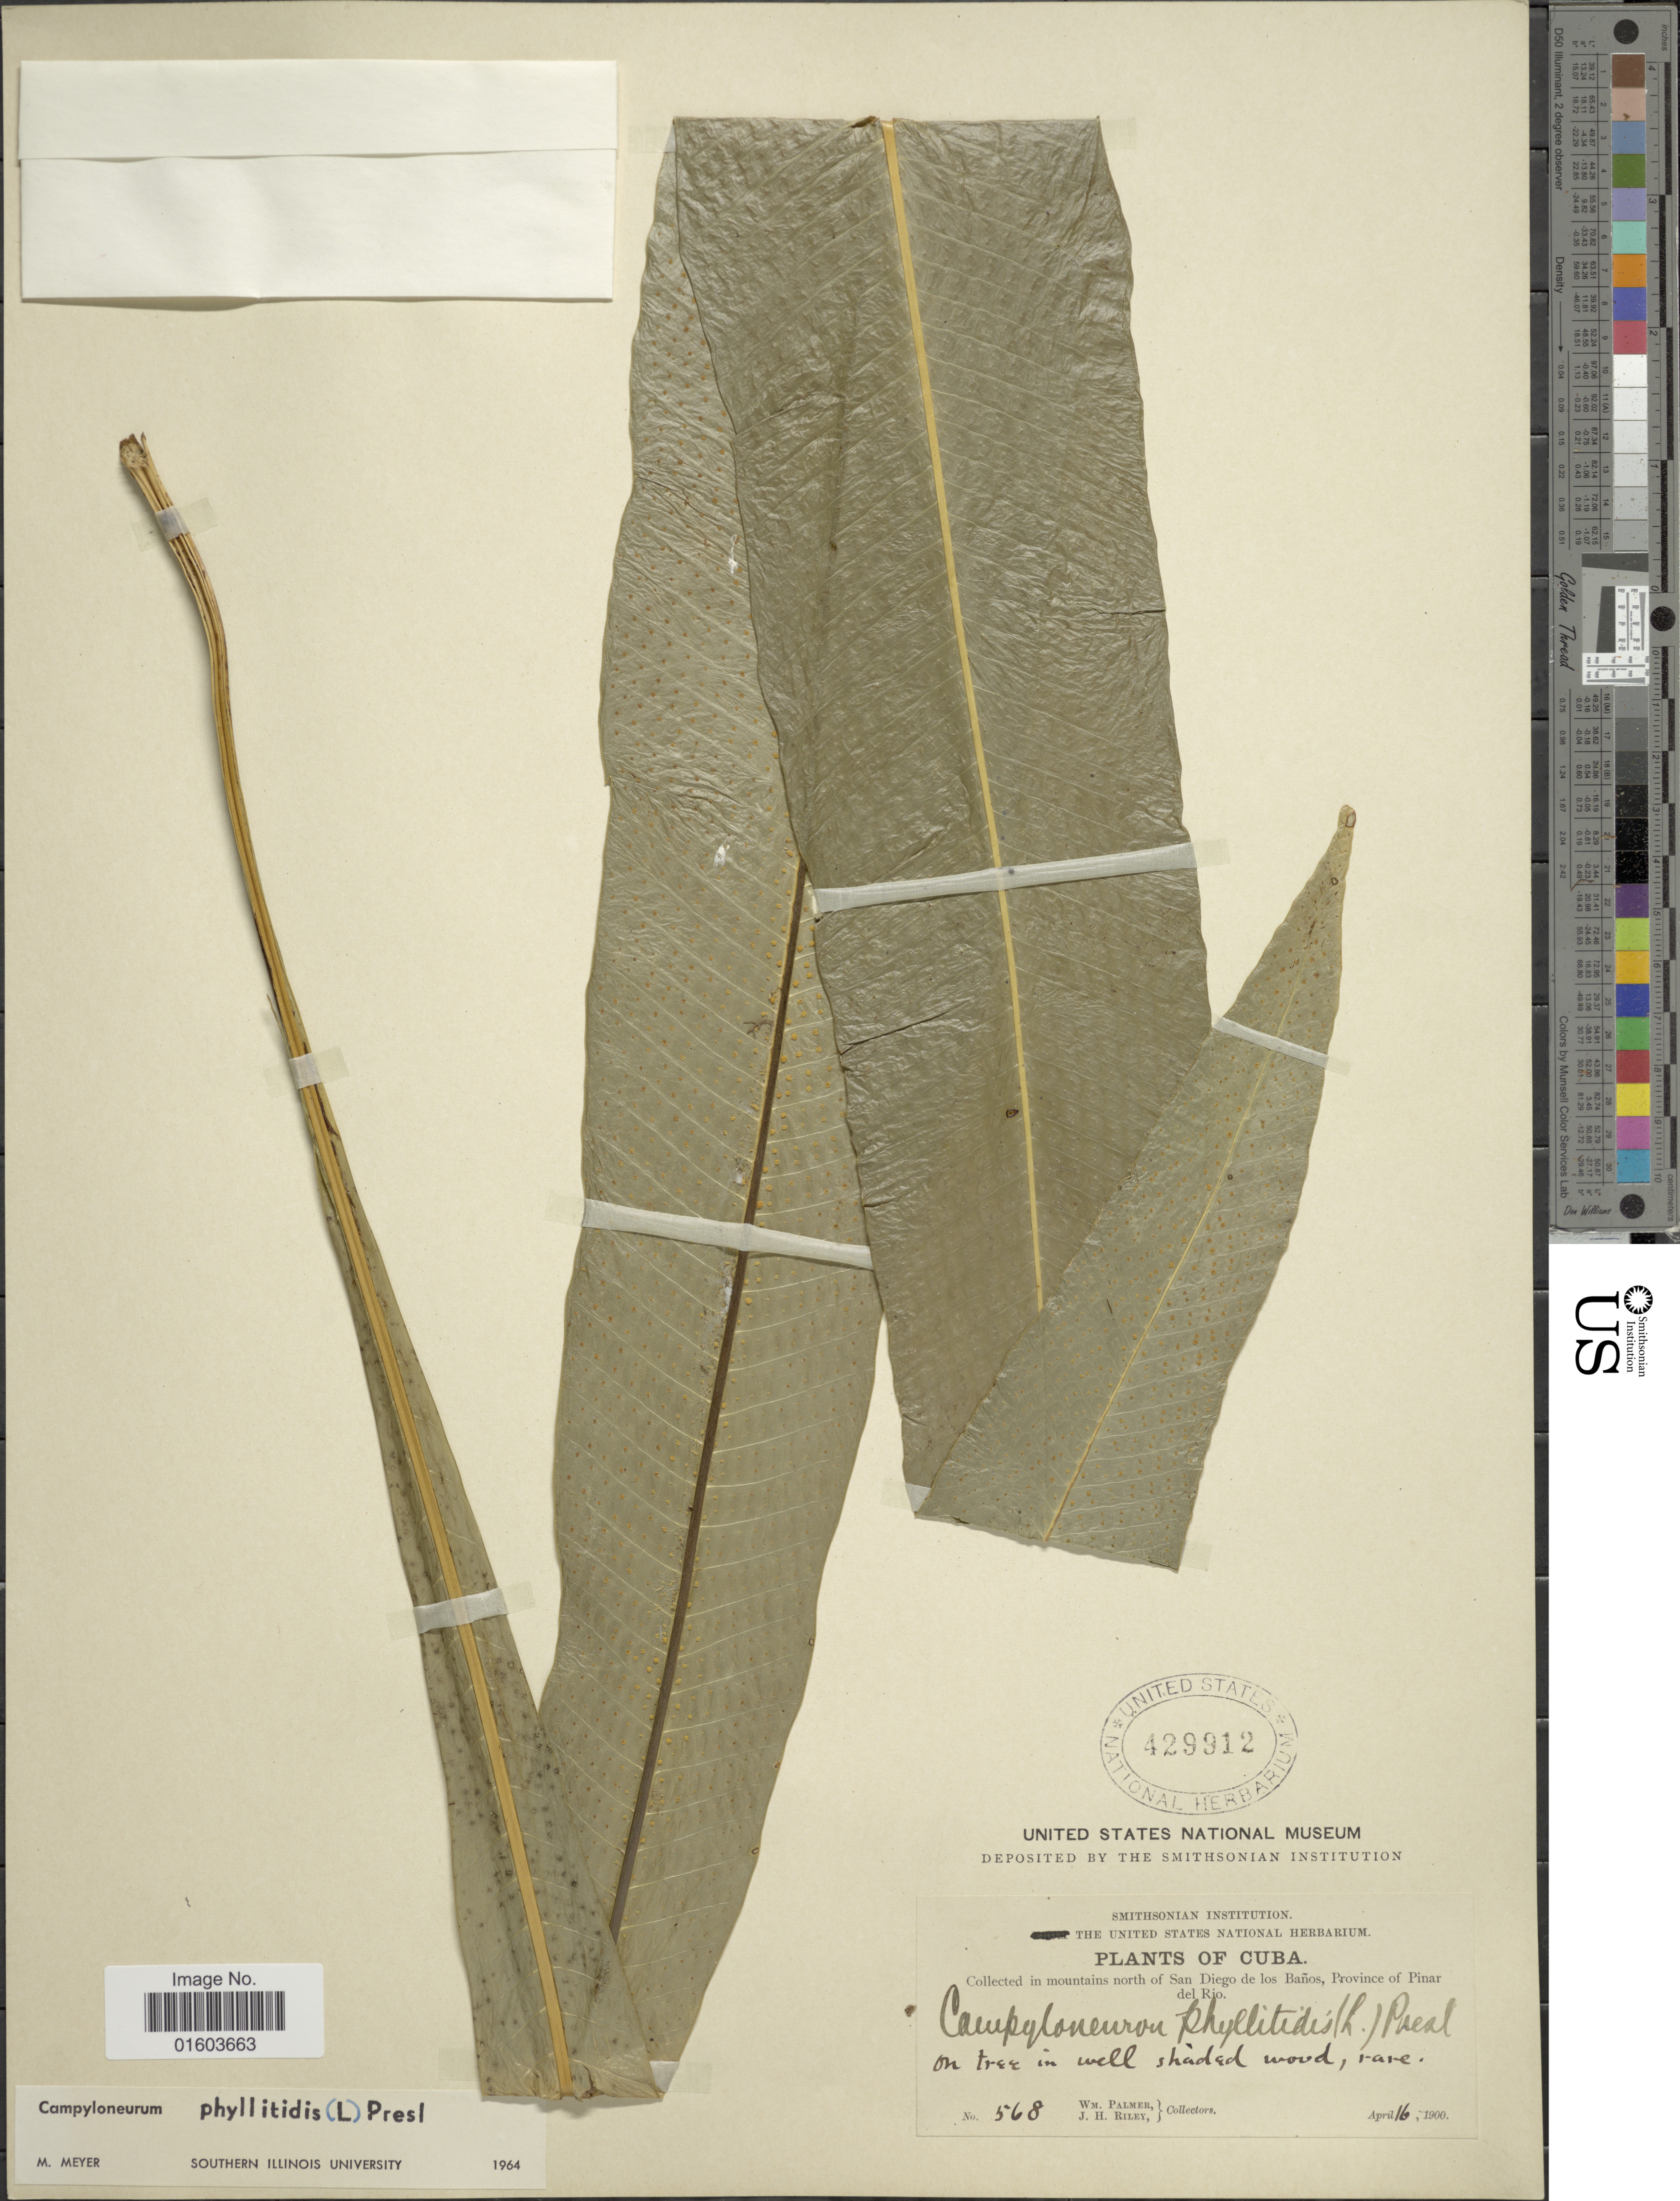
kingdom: Plantae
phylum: Tracheophyta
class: Polypodiopsida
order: Polypodiales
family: Polypodiaceae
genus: Campyloneurum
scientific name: Campyloneurum phyllitidis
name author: (L.) C. Presl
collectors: W. Palmer & J. H. Riley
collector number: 568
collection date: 1900-04-16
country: Cuba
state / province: Pinar del Río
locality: In Mountains north of San Diego de los banos, Province of Pinar del Rio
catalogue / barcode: US 429912